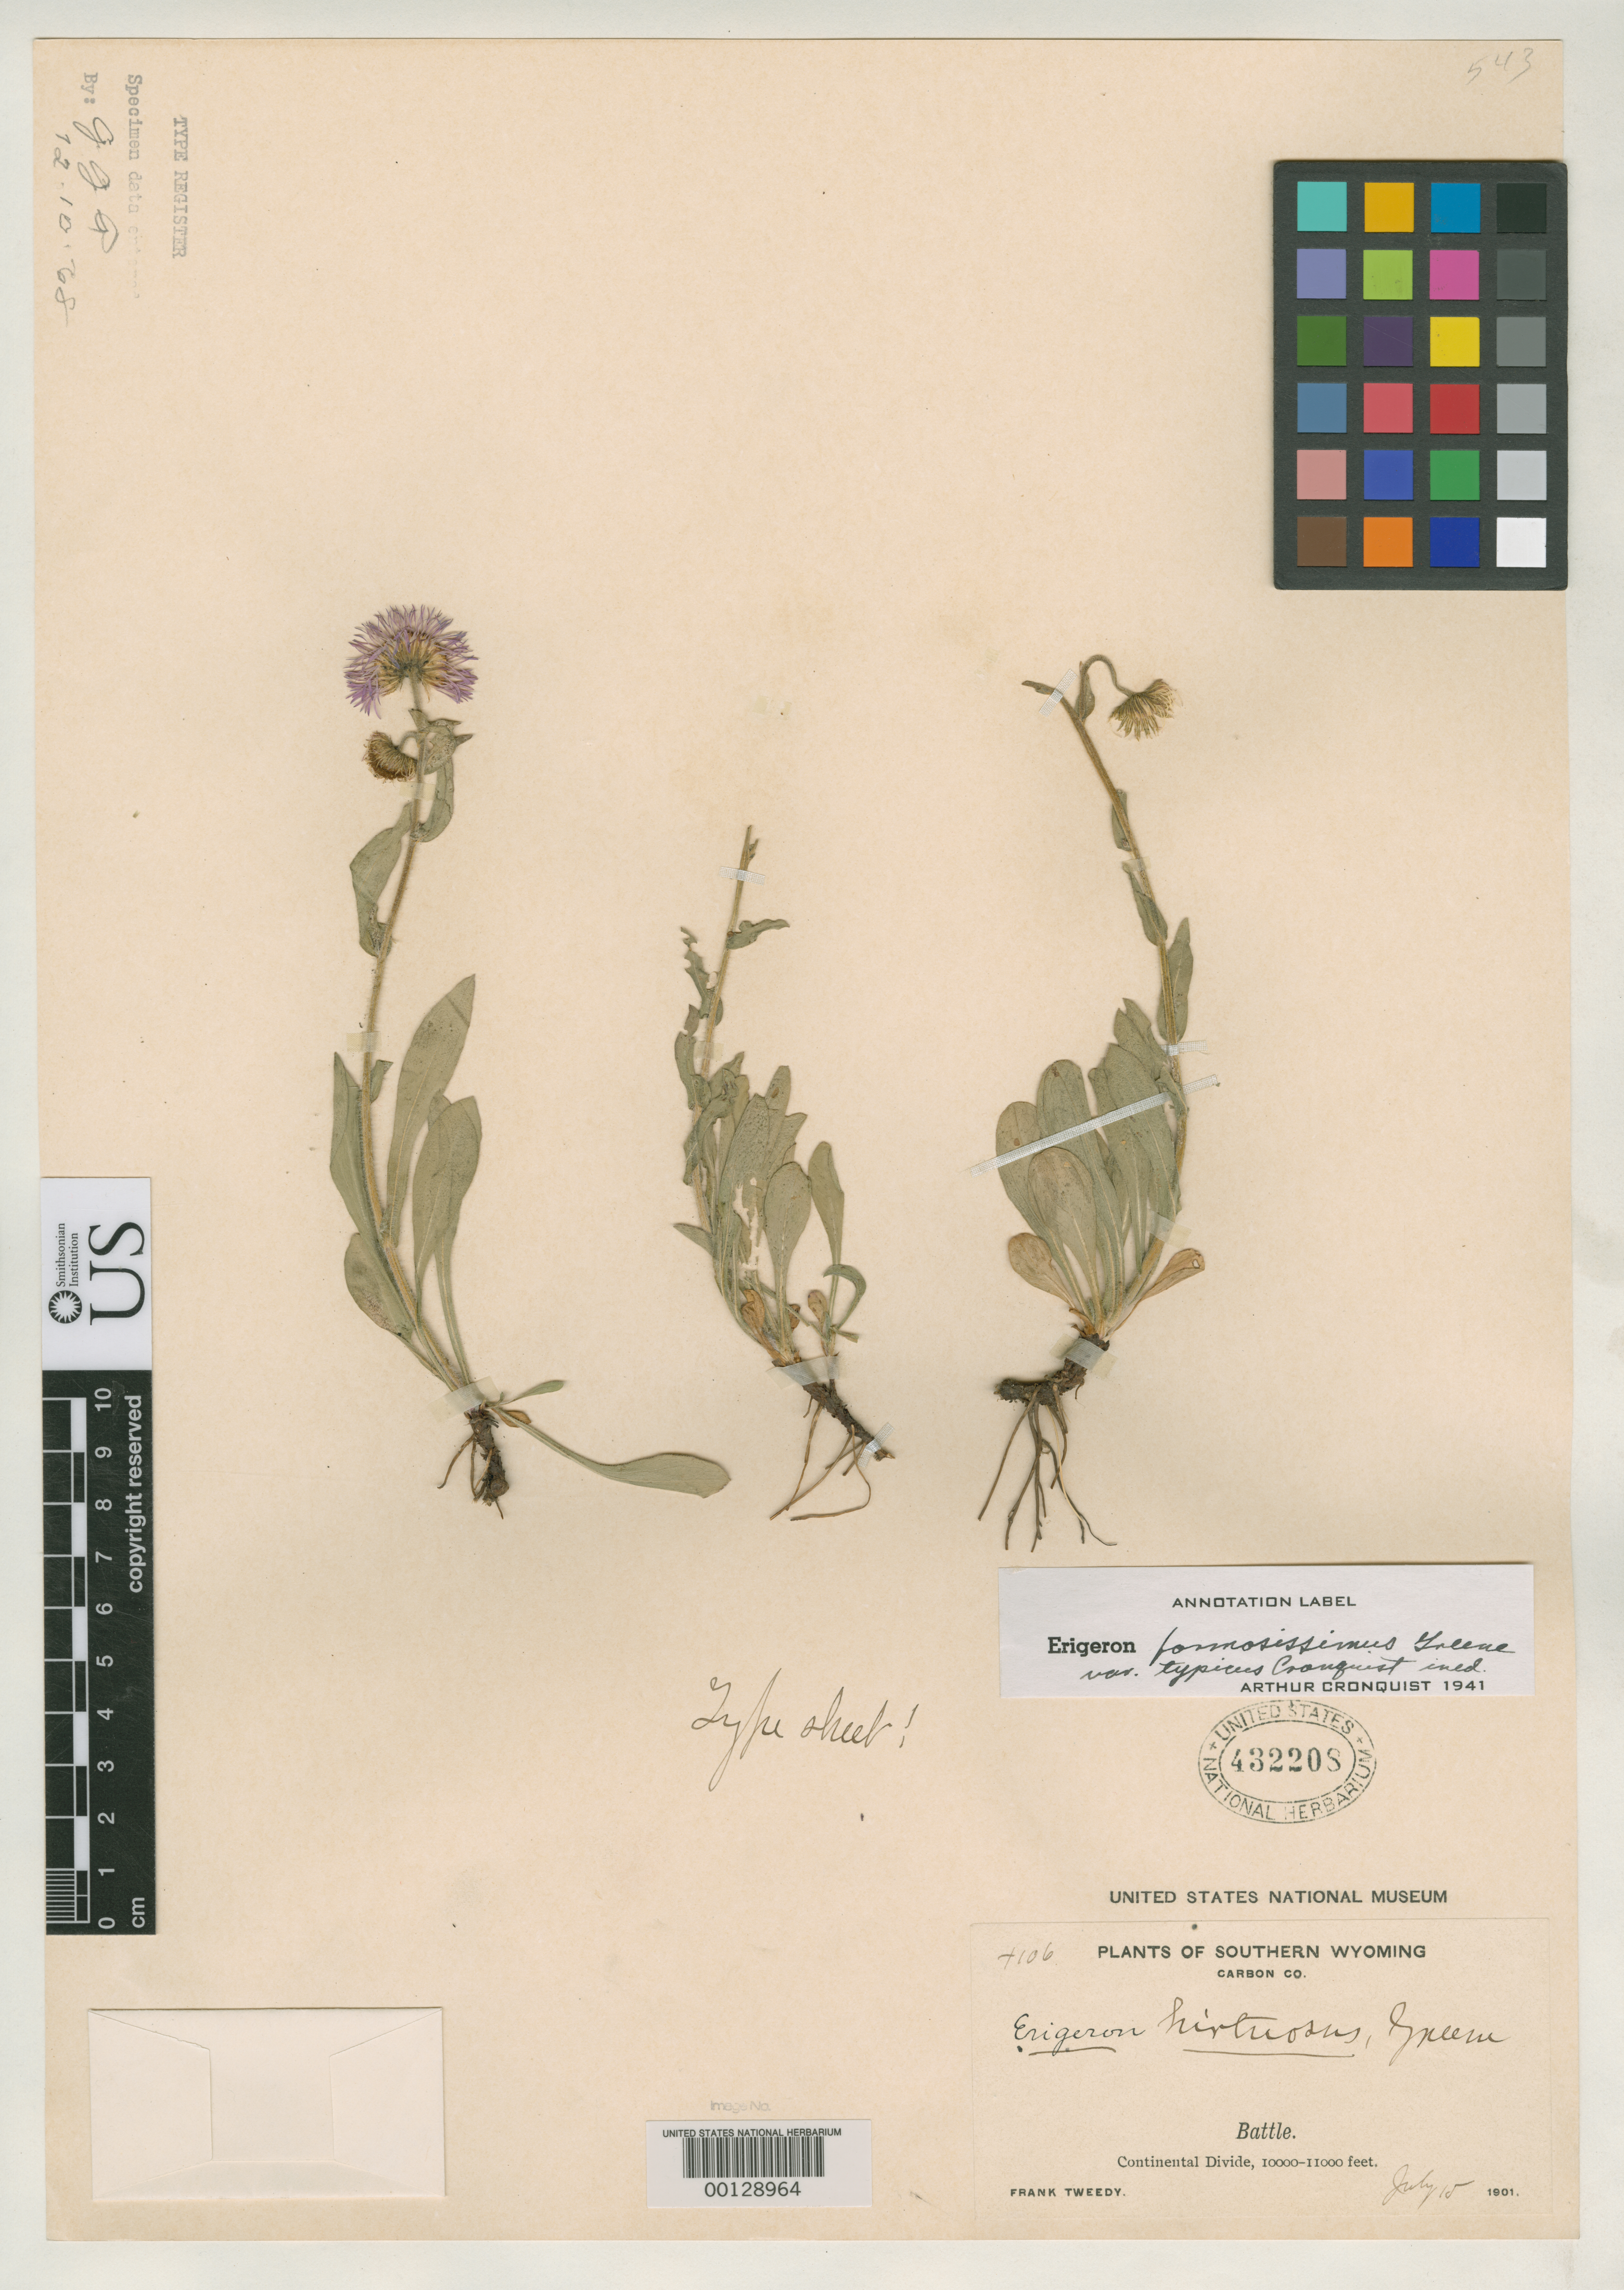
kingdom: Plantae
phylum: Tracheophyta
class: Magnoliopsida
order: Asterales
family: Asteraceae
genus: Erigeron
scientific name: Erigeron hirtuosus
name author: Greene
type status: Type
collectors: F. Tweedy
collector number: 4106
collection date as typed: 15 Jul 1901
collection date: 1901-07-15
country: United States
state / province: Wyoming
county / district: Carbon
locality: Battle, at the Continental Divide; alt. 10000 - 11000 ft.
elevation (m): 3048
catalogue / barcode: US 432208